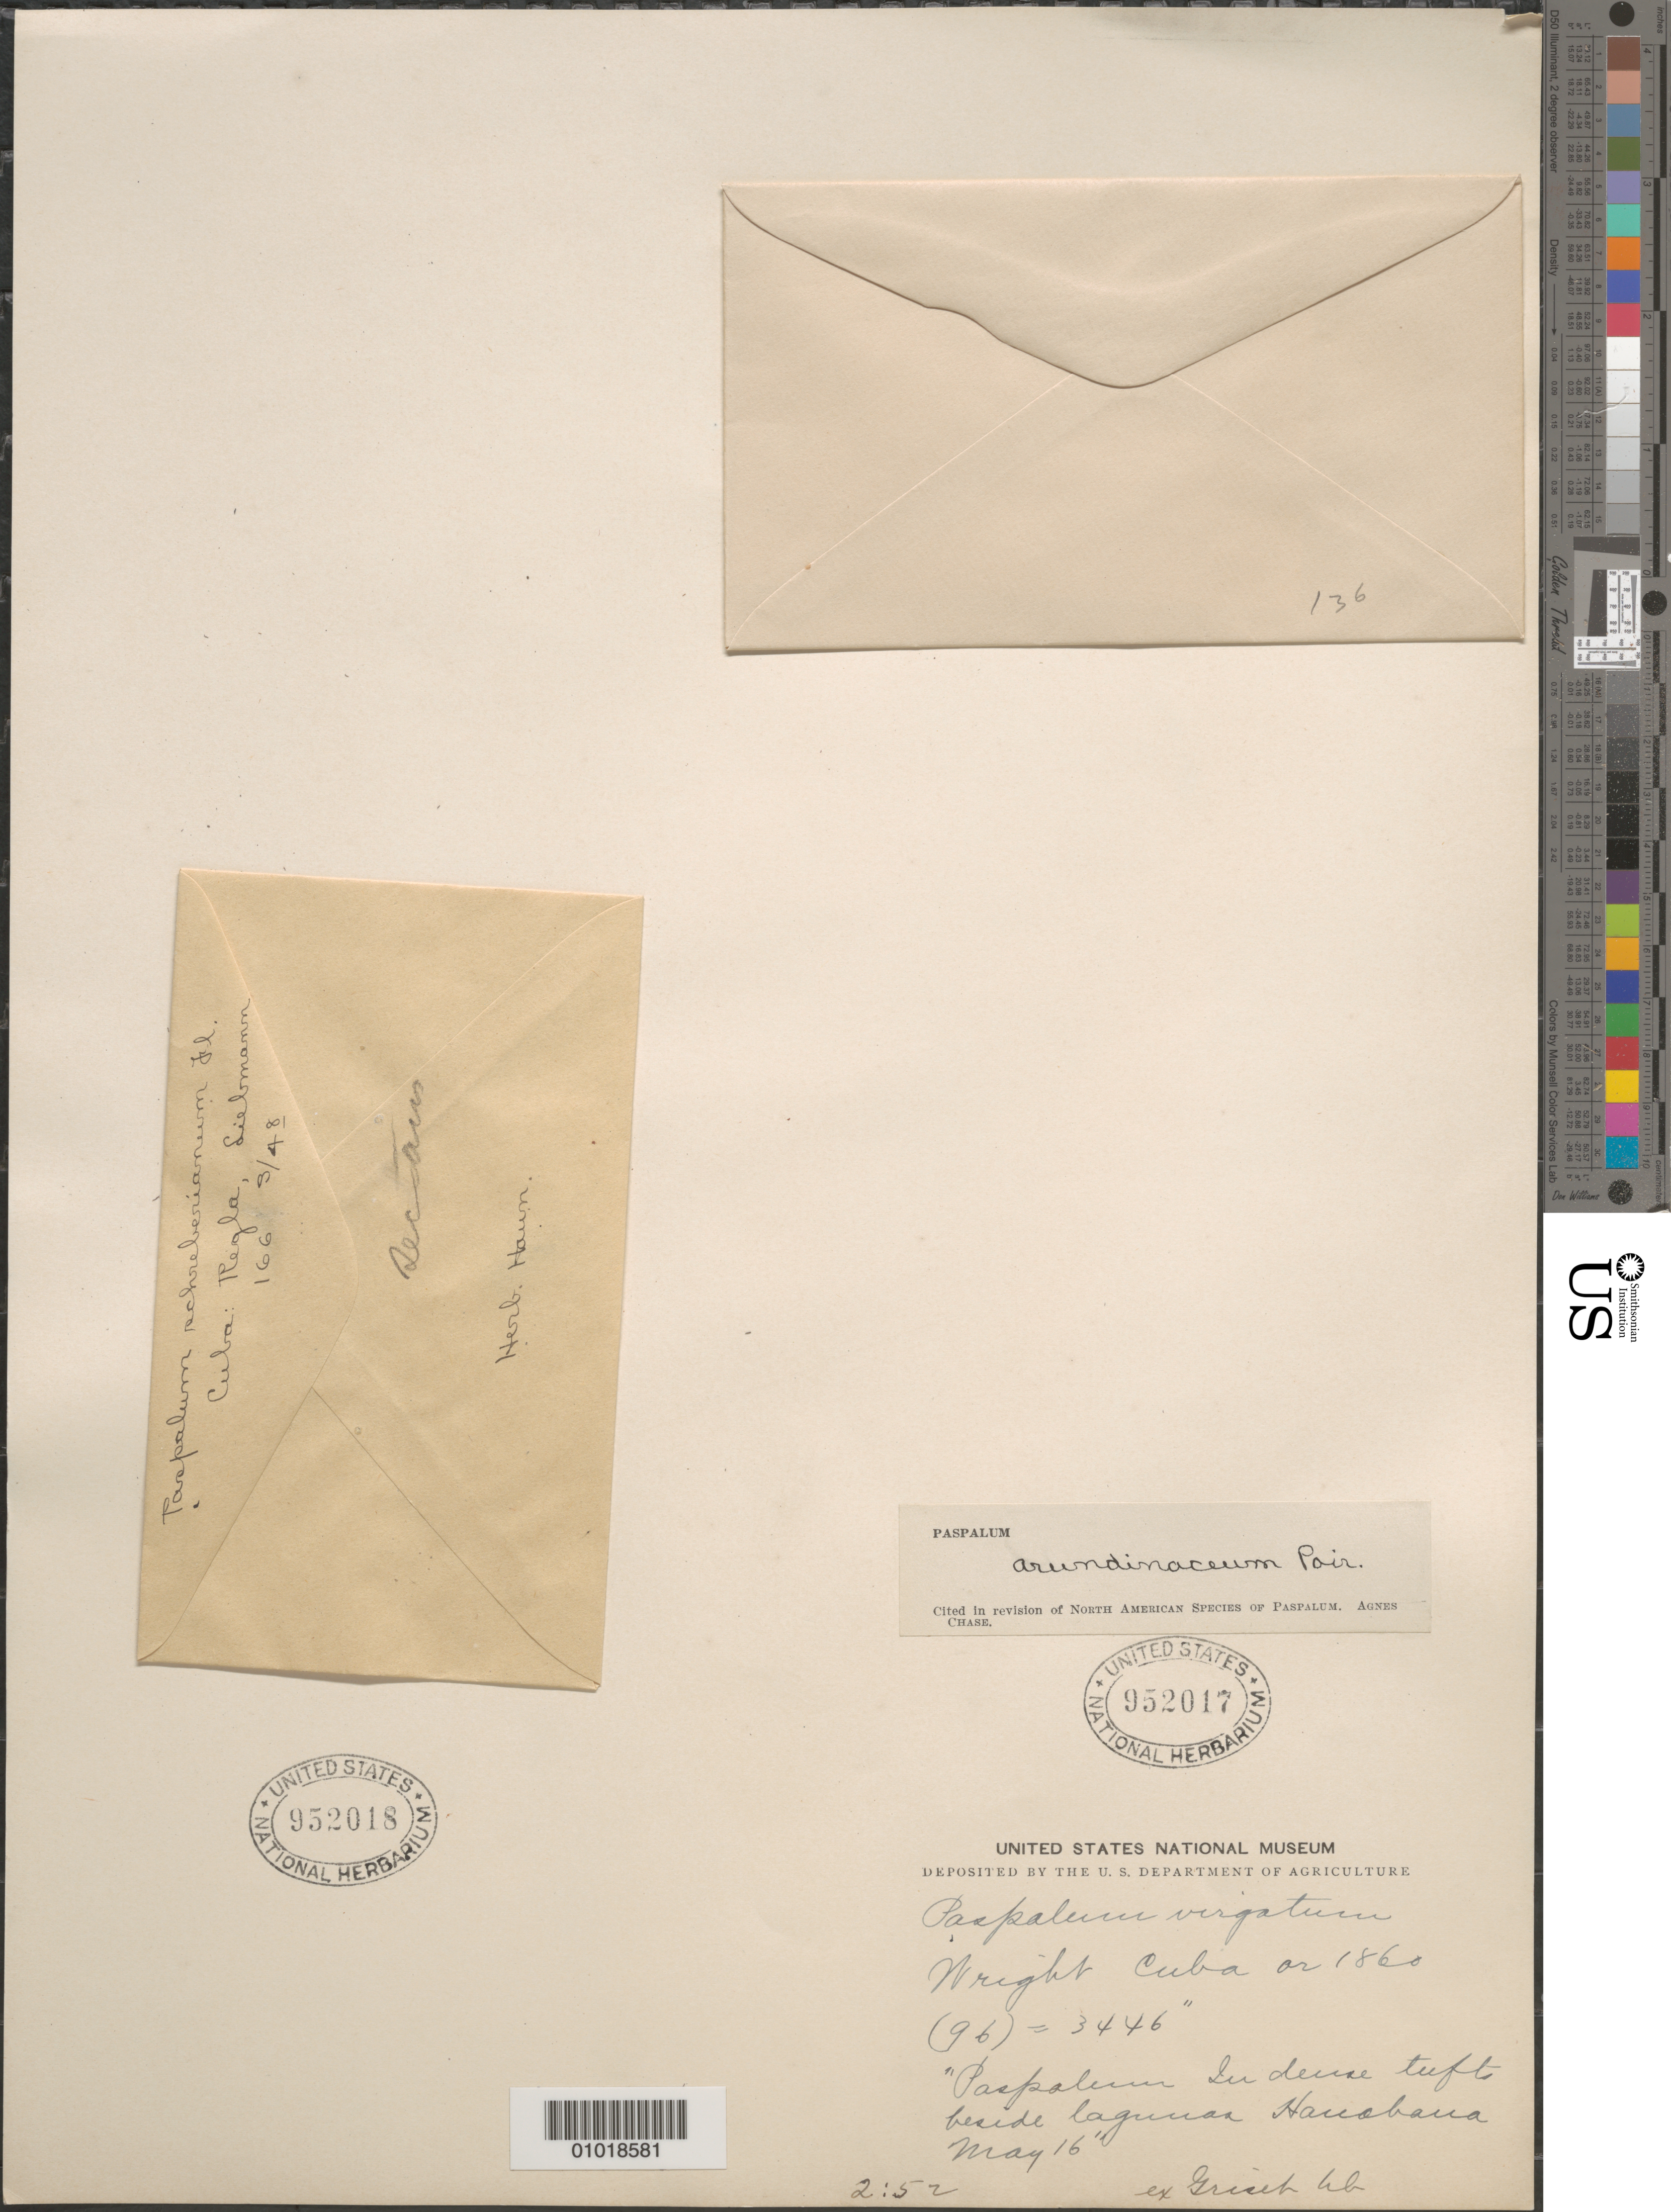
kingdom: Plantae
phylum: Tracheophyta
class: Liliopsida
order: Poales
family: Poaceae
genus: Paspalum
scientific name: Paspalum arundinaceum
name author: Poir.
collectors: C. Wright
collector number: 3446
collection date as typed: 16 May 1865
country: Cuba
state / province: Matanzas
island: Cuba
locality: Hanabana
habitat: In dense tufts beside Laguna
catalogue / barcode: US 952017